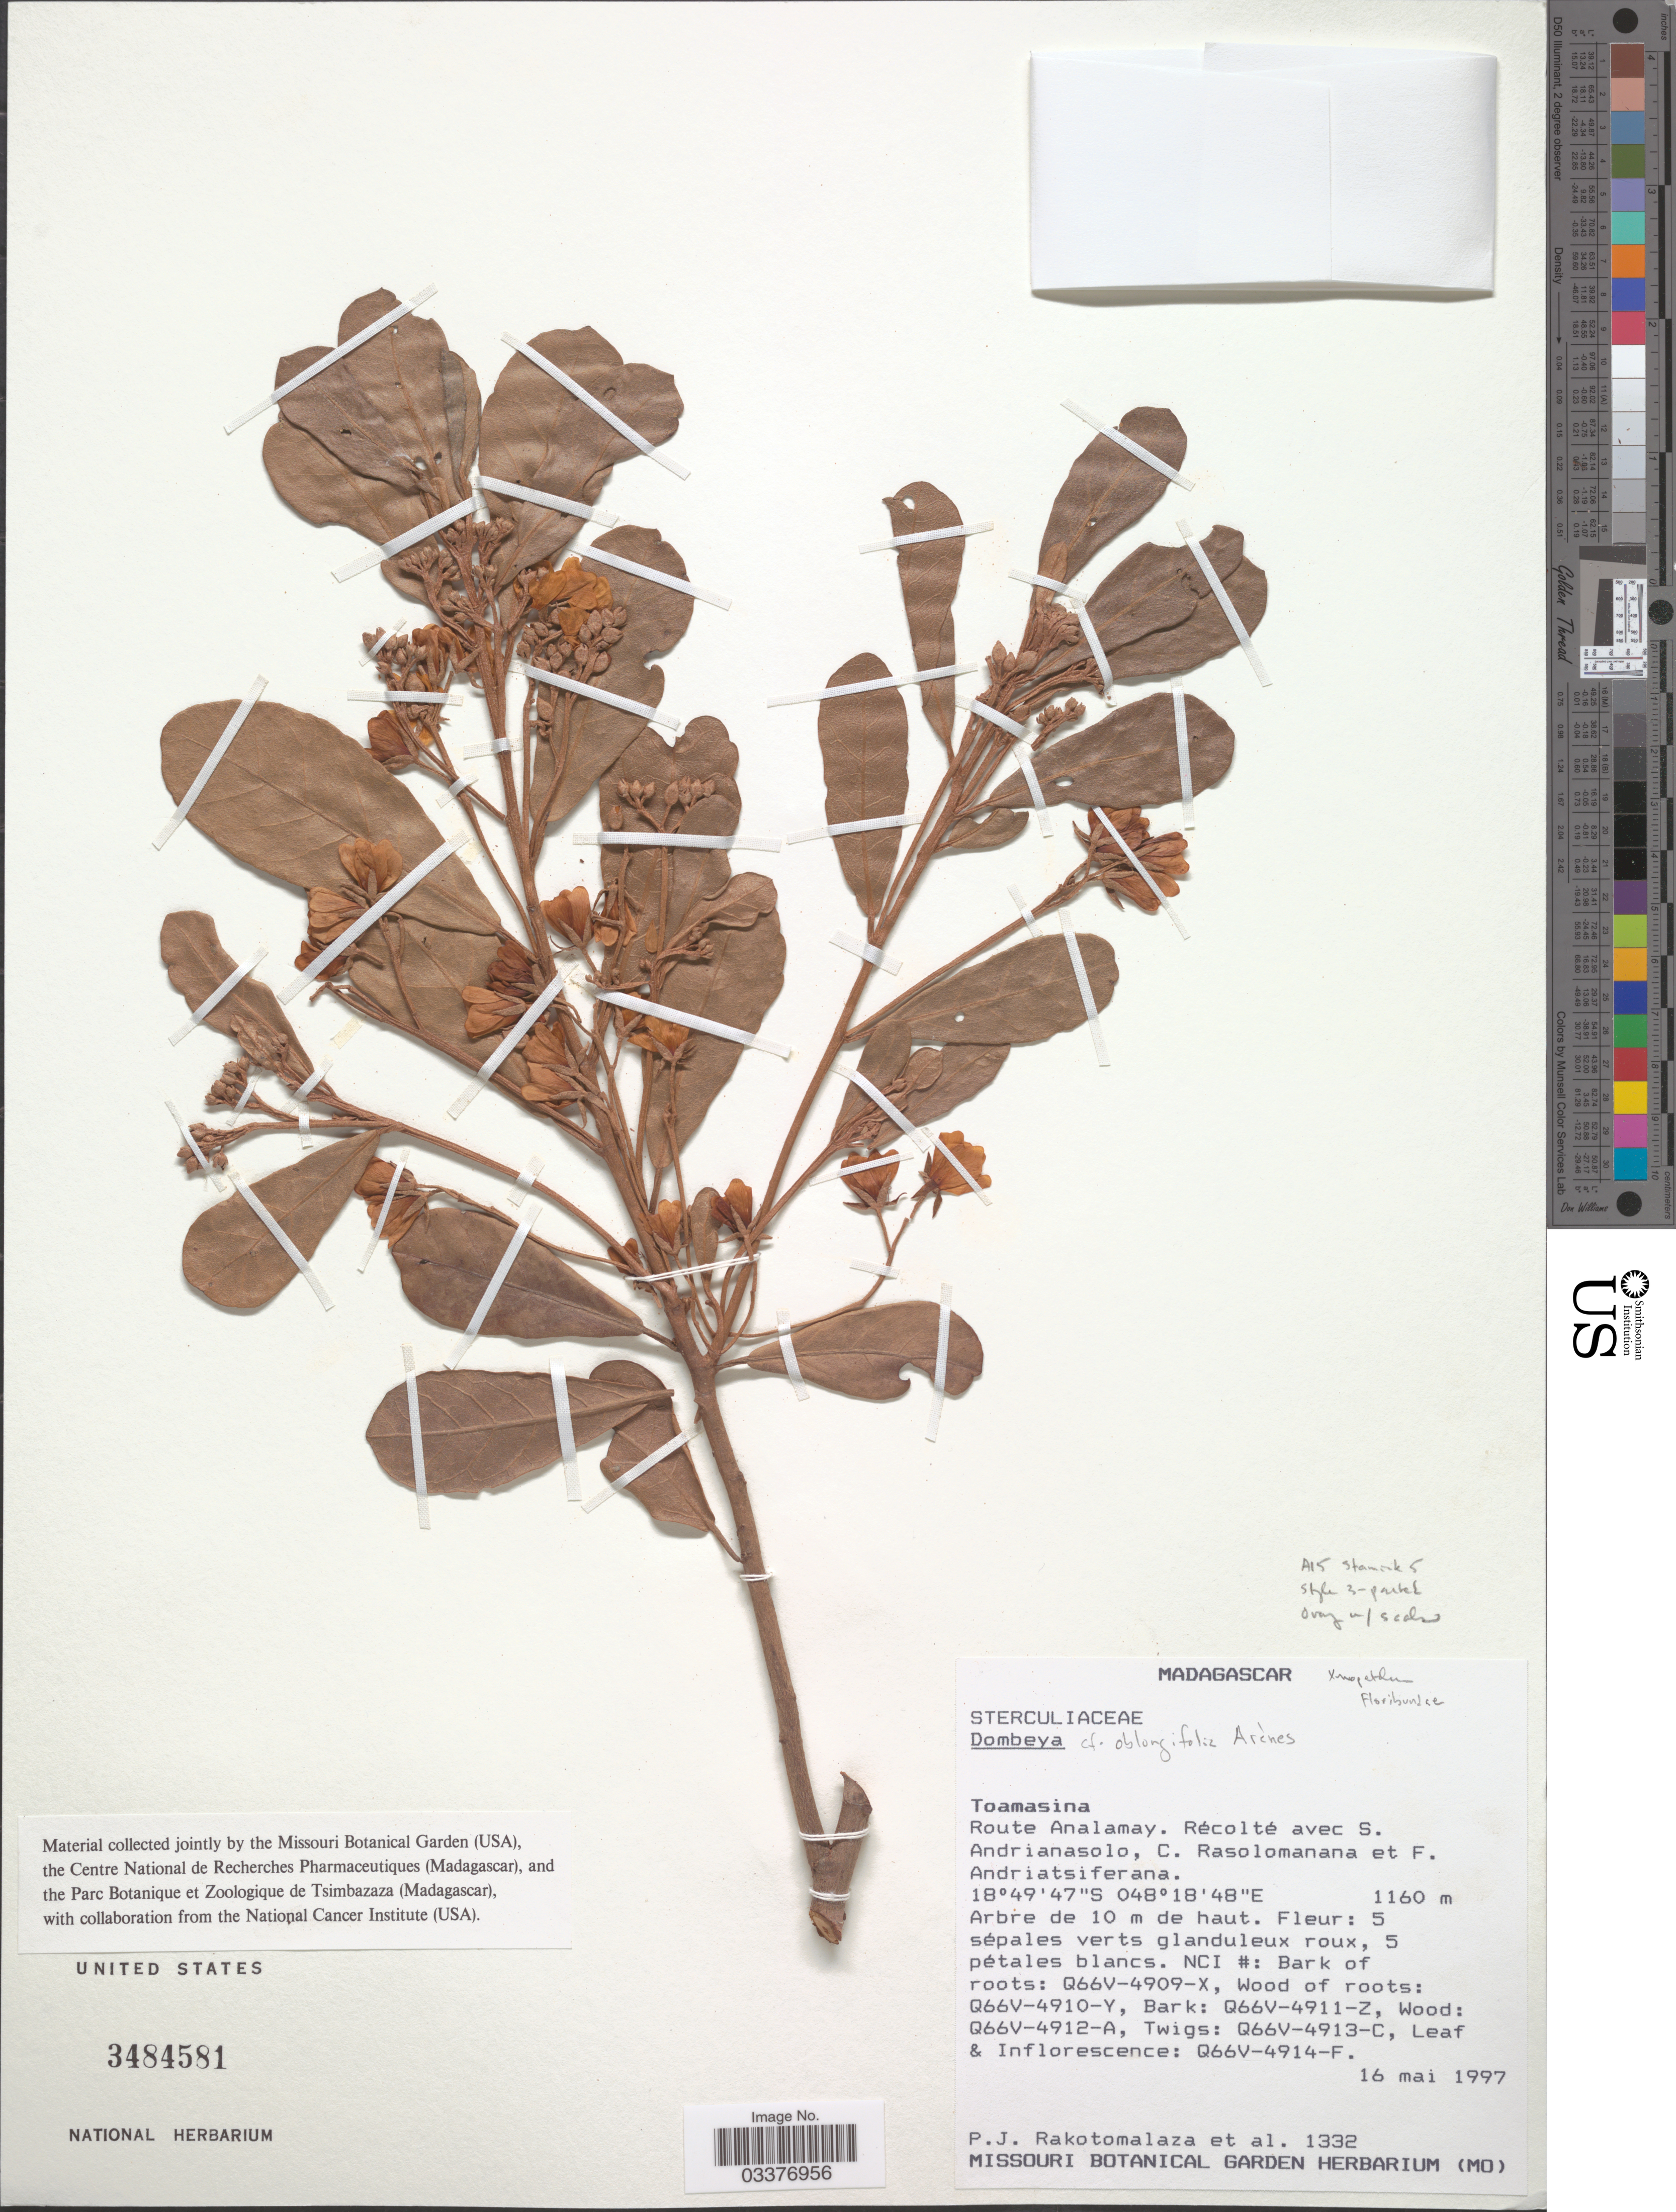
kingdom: Plantae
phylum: Tracheophyta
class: Magnoliopsida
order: Malvales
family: Malvaceae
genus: Dombeya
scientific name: Dombeya sp.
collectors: P. J. Rakotomalaza, S. Andrianasolo, C. Rasolomanana & F. Andriatsiferana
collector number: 1332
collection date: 1997-05-16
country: Madagascar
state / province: Alaotra Mangoro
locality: Route Analamay.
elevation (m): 1160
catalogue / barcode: US 3484581